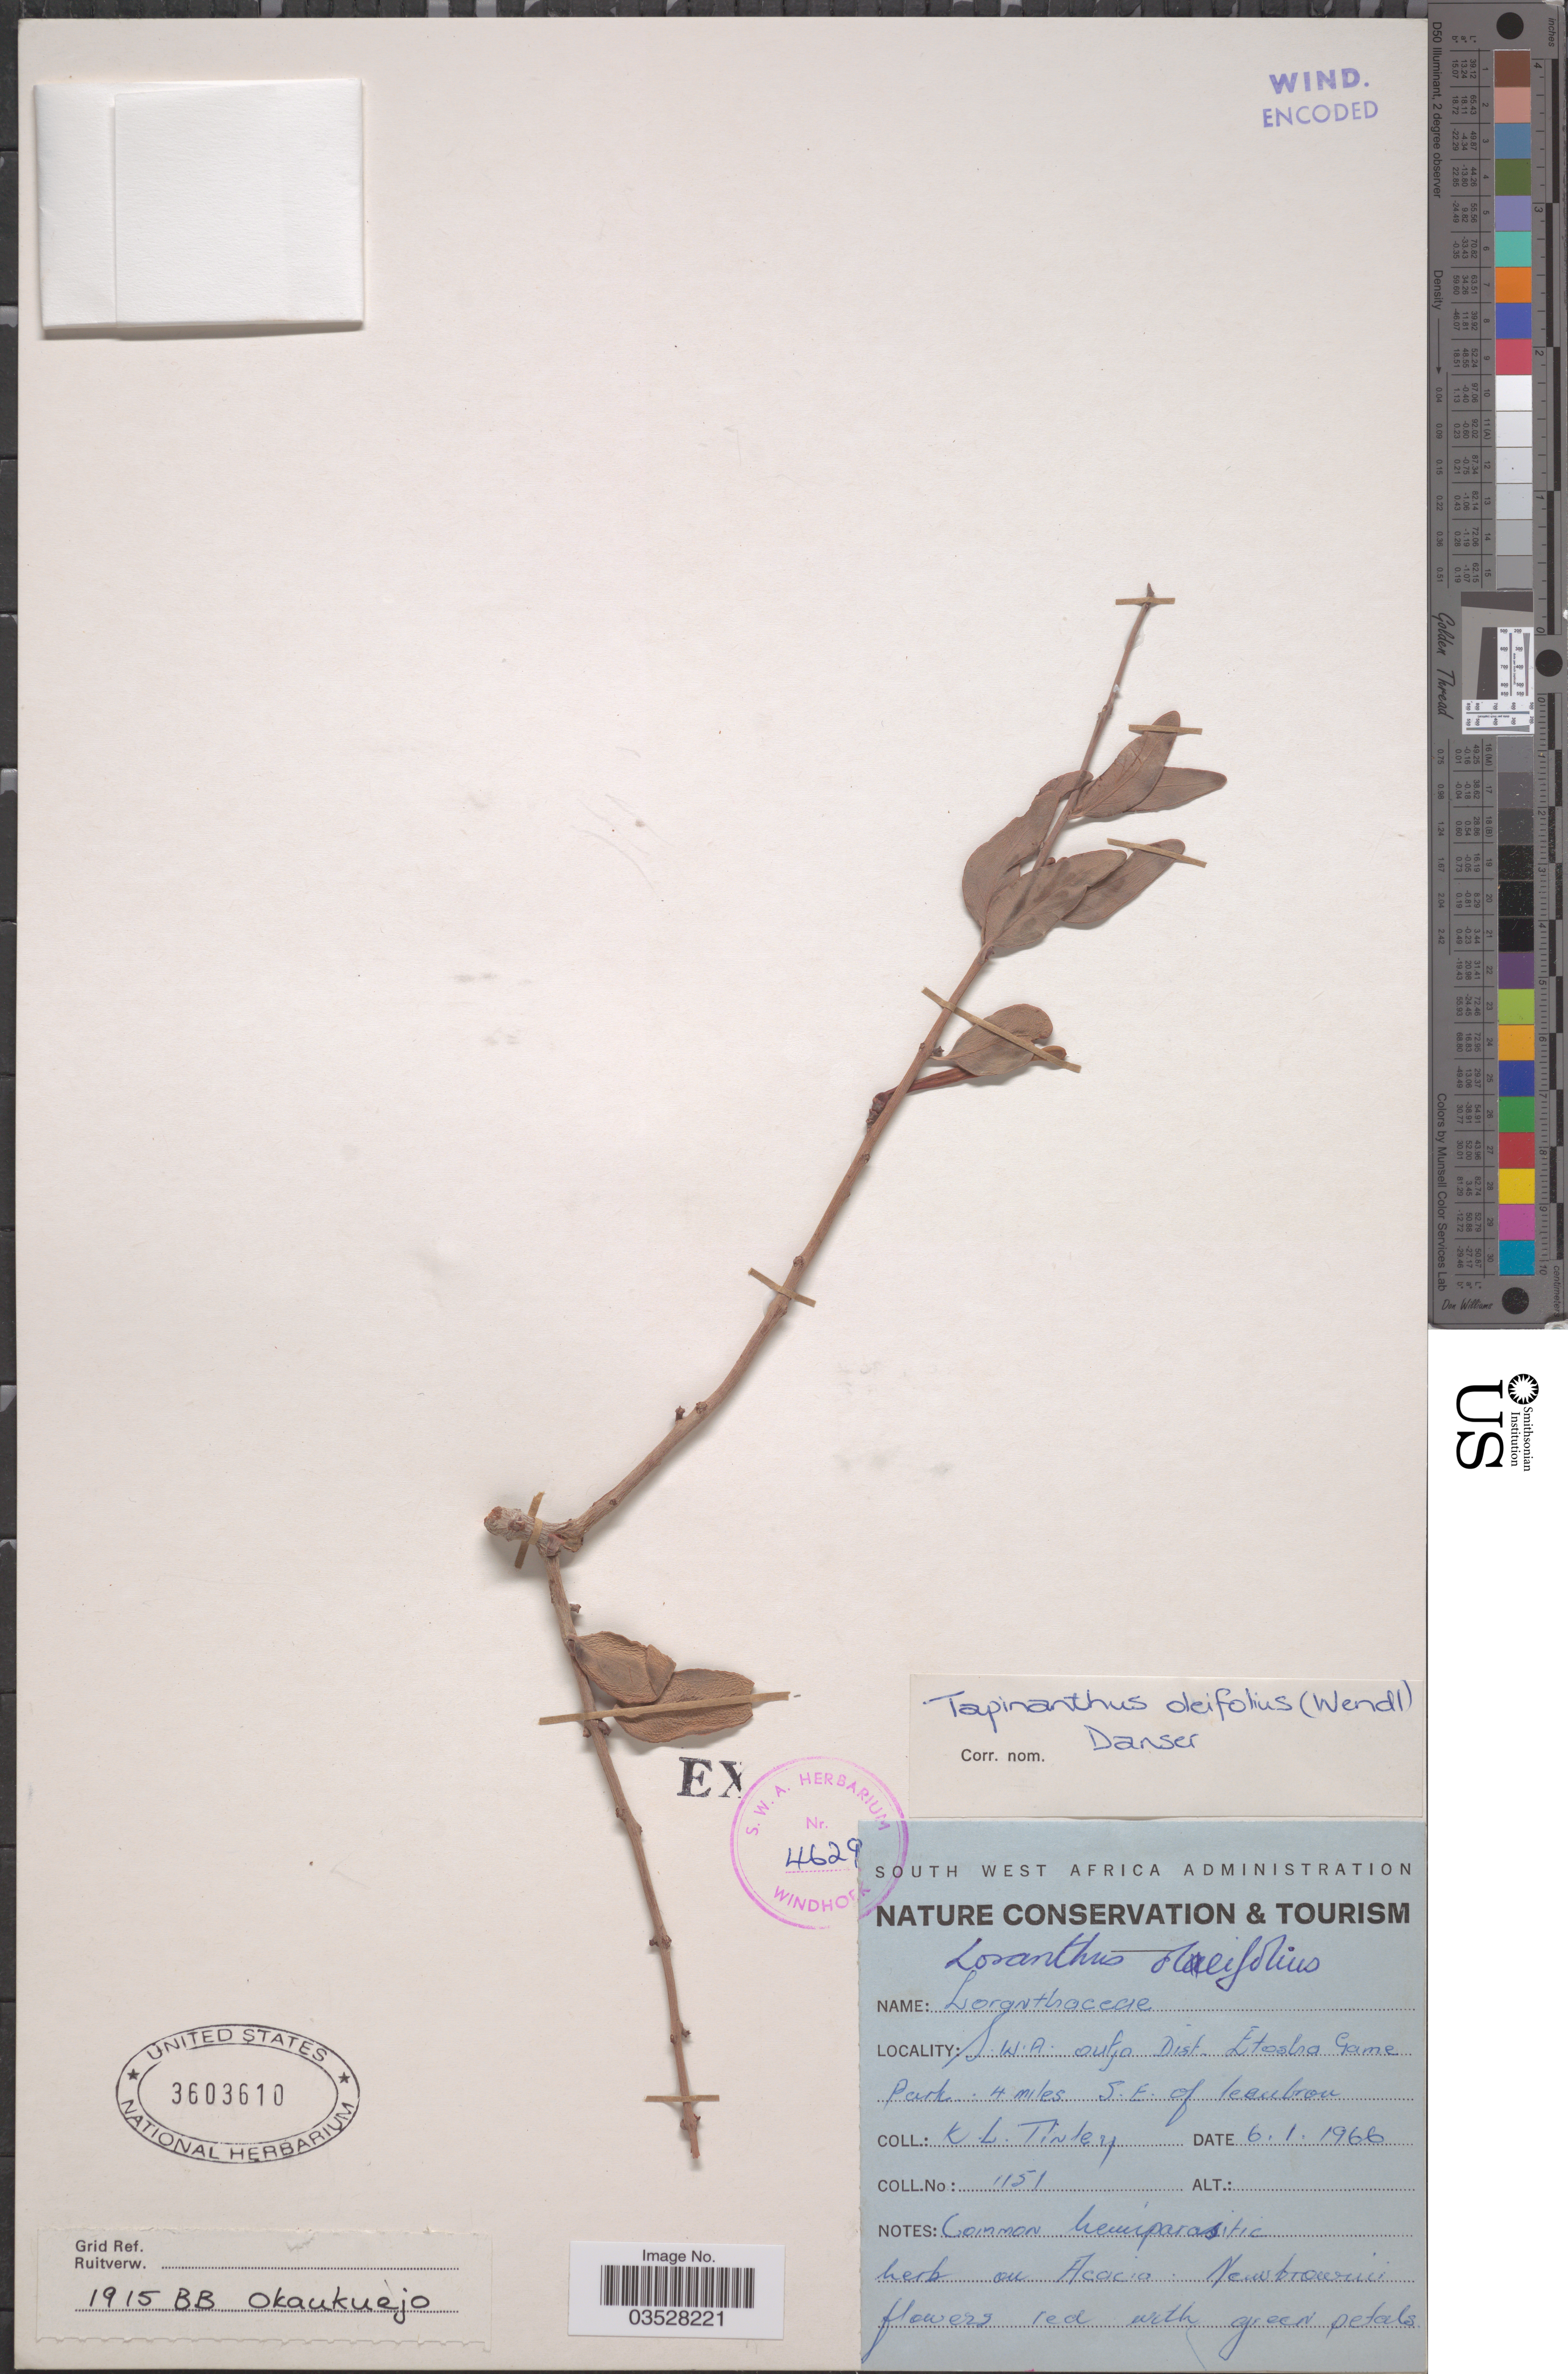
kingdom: Plantae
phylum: Tracheophyta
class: Magnoliopsida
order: Santalales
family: Loranthaceae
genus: Tapinanthus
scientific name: Tapinanthus oleifolius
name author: (J.C. Wendl.) Danser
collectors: K. Tinley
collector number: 1151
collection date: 1966-01-06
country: Namibia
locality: S.W.A. Outjo Dist. Etosha Game Park. 4 miles S.E. of Leeubron.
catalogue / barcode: US 3603610